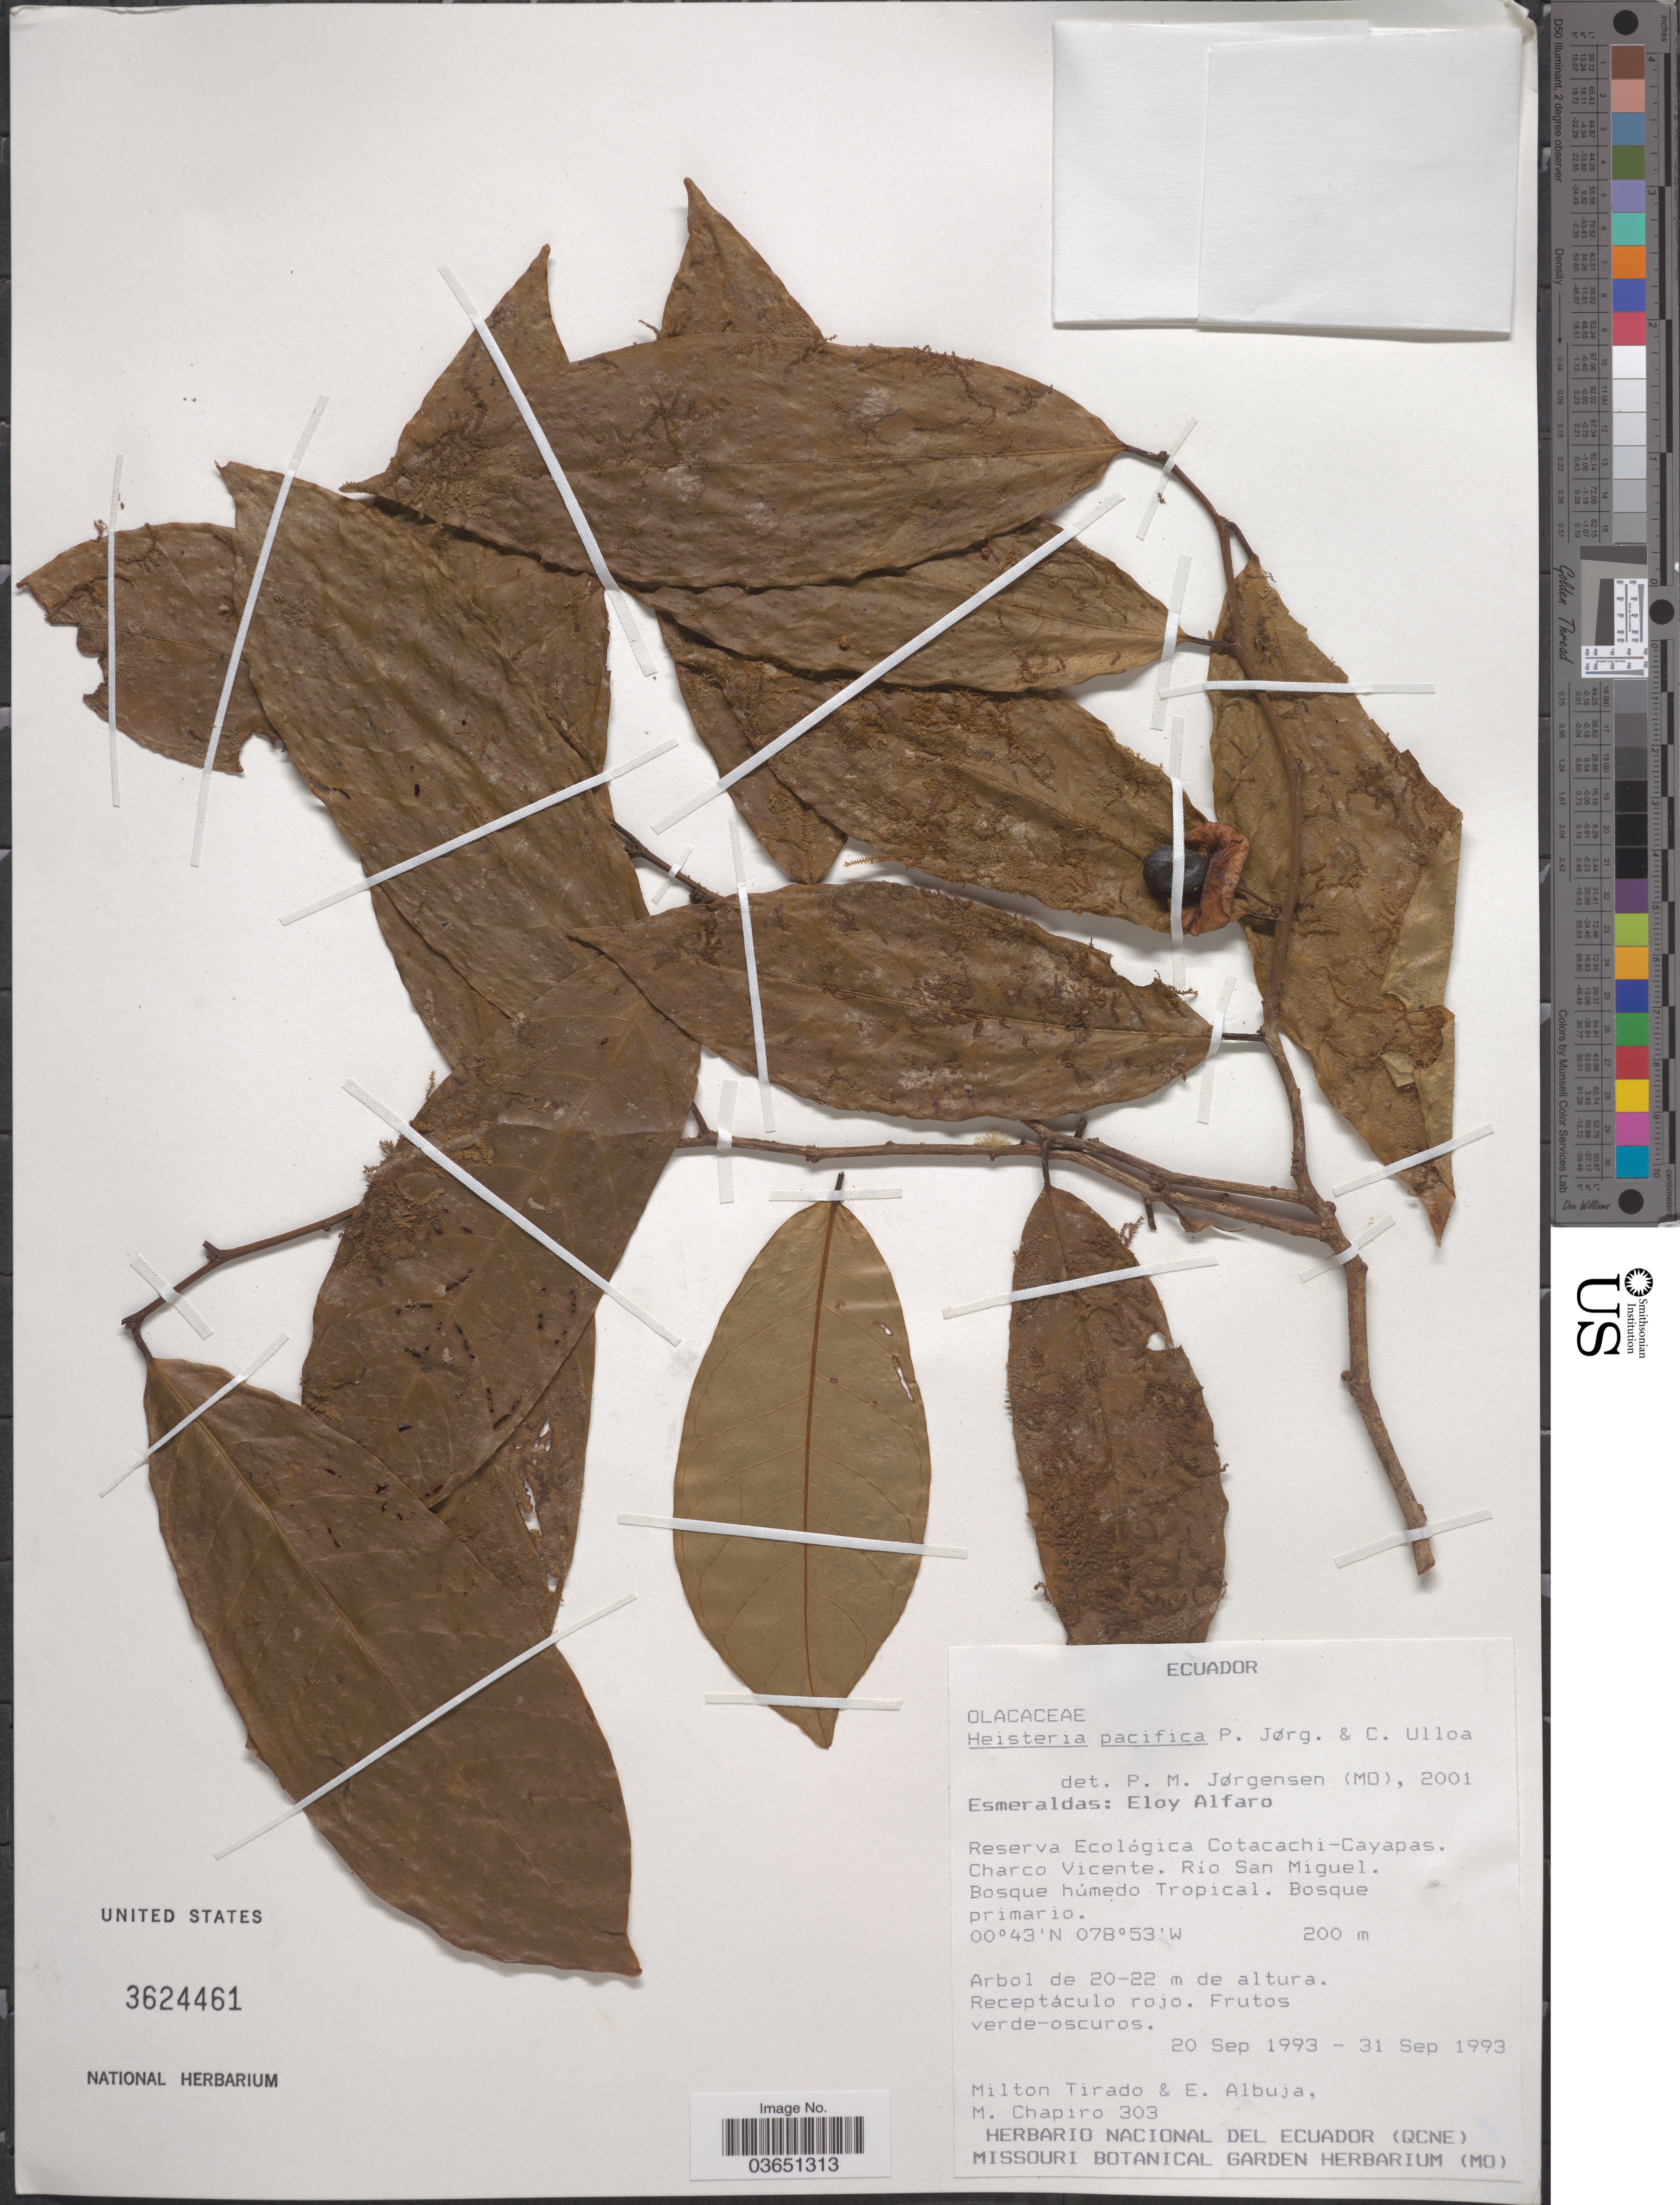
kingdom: Plantae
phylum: Tracheophyta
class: Magnoliopsida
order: Santalales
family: Erythropalaceae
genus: Heisteria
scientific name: Heisteria pacifica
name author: P. Jørg. & C. Ulloa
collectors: M. Tirado, E. Albuja & M. Chapiro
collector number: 303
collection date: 1993-09-20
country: Ecuador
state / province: Esmeraldas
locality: Eloy Alfaro. Reserva Ecológical Cotacachi-Cayapas. Charco Vicente. Río San Miguel.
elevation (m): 200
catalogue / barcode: US 3624461